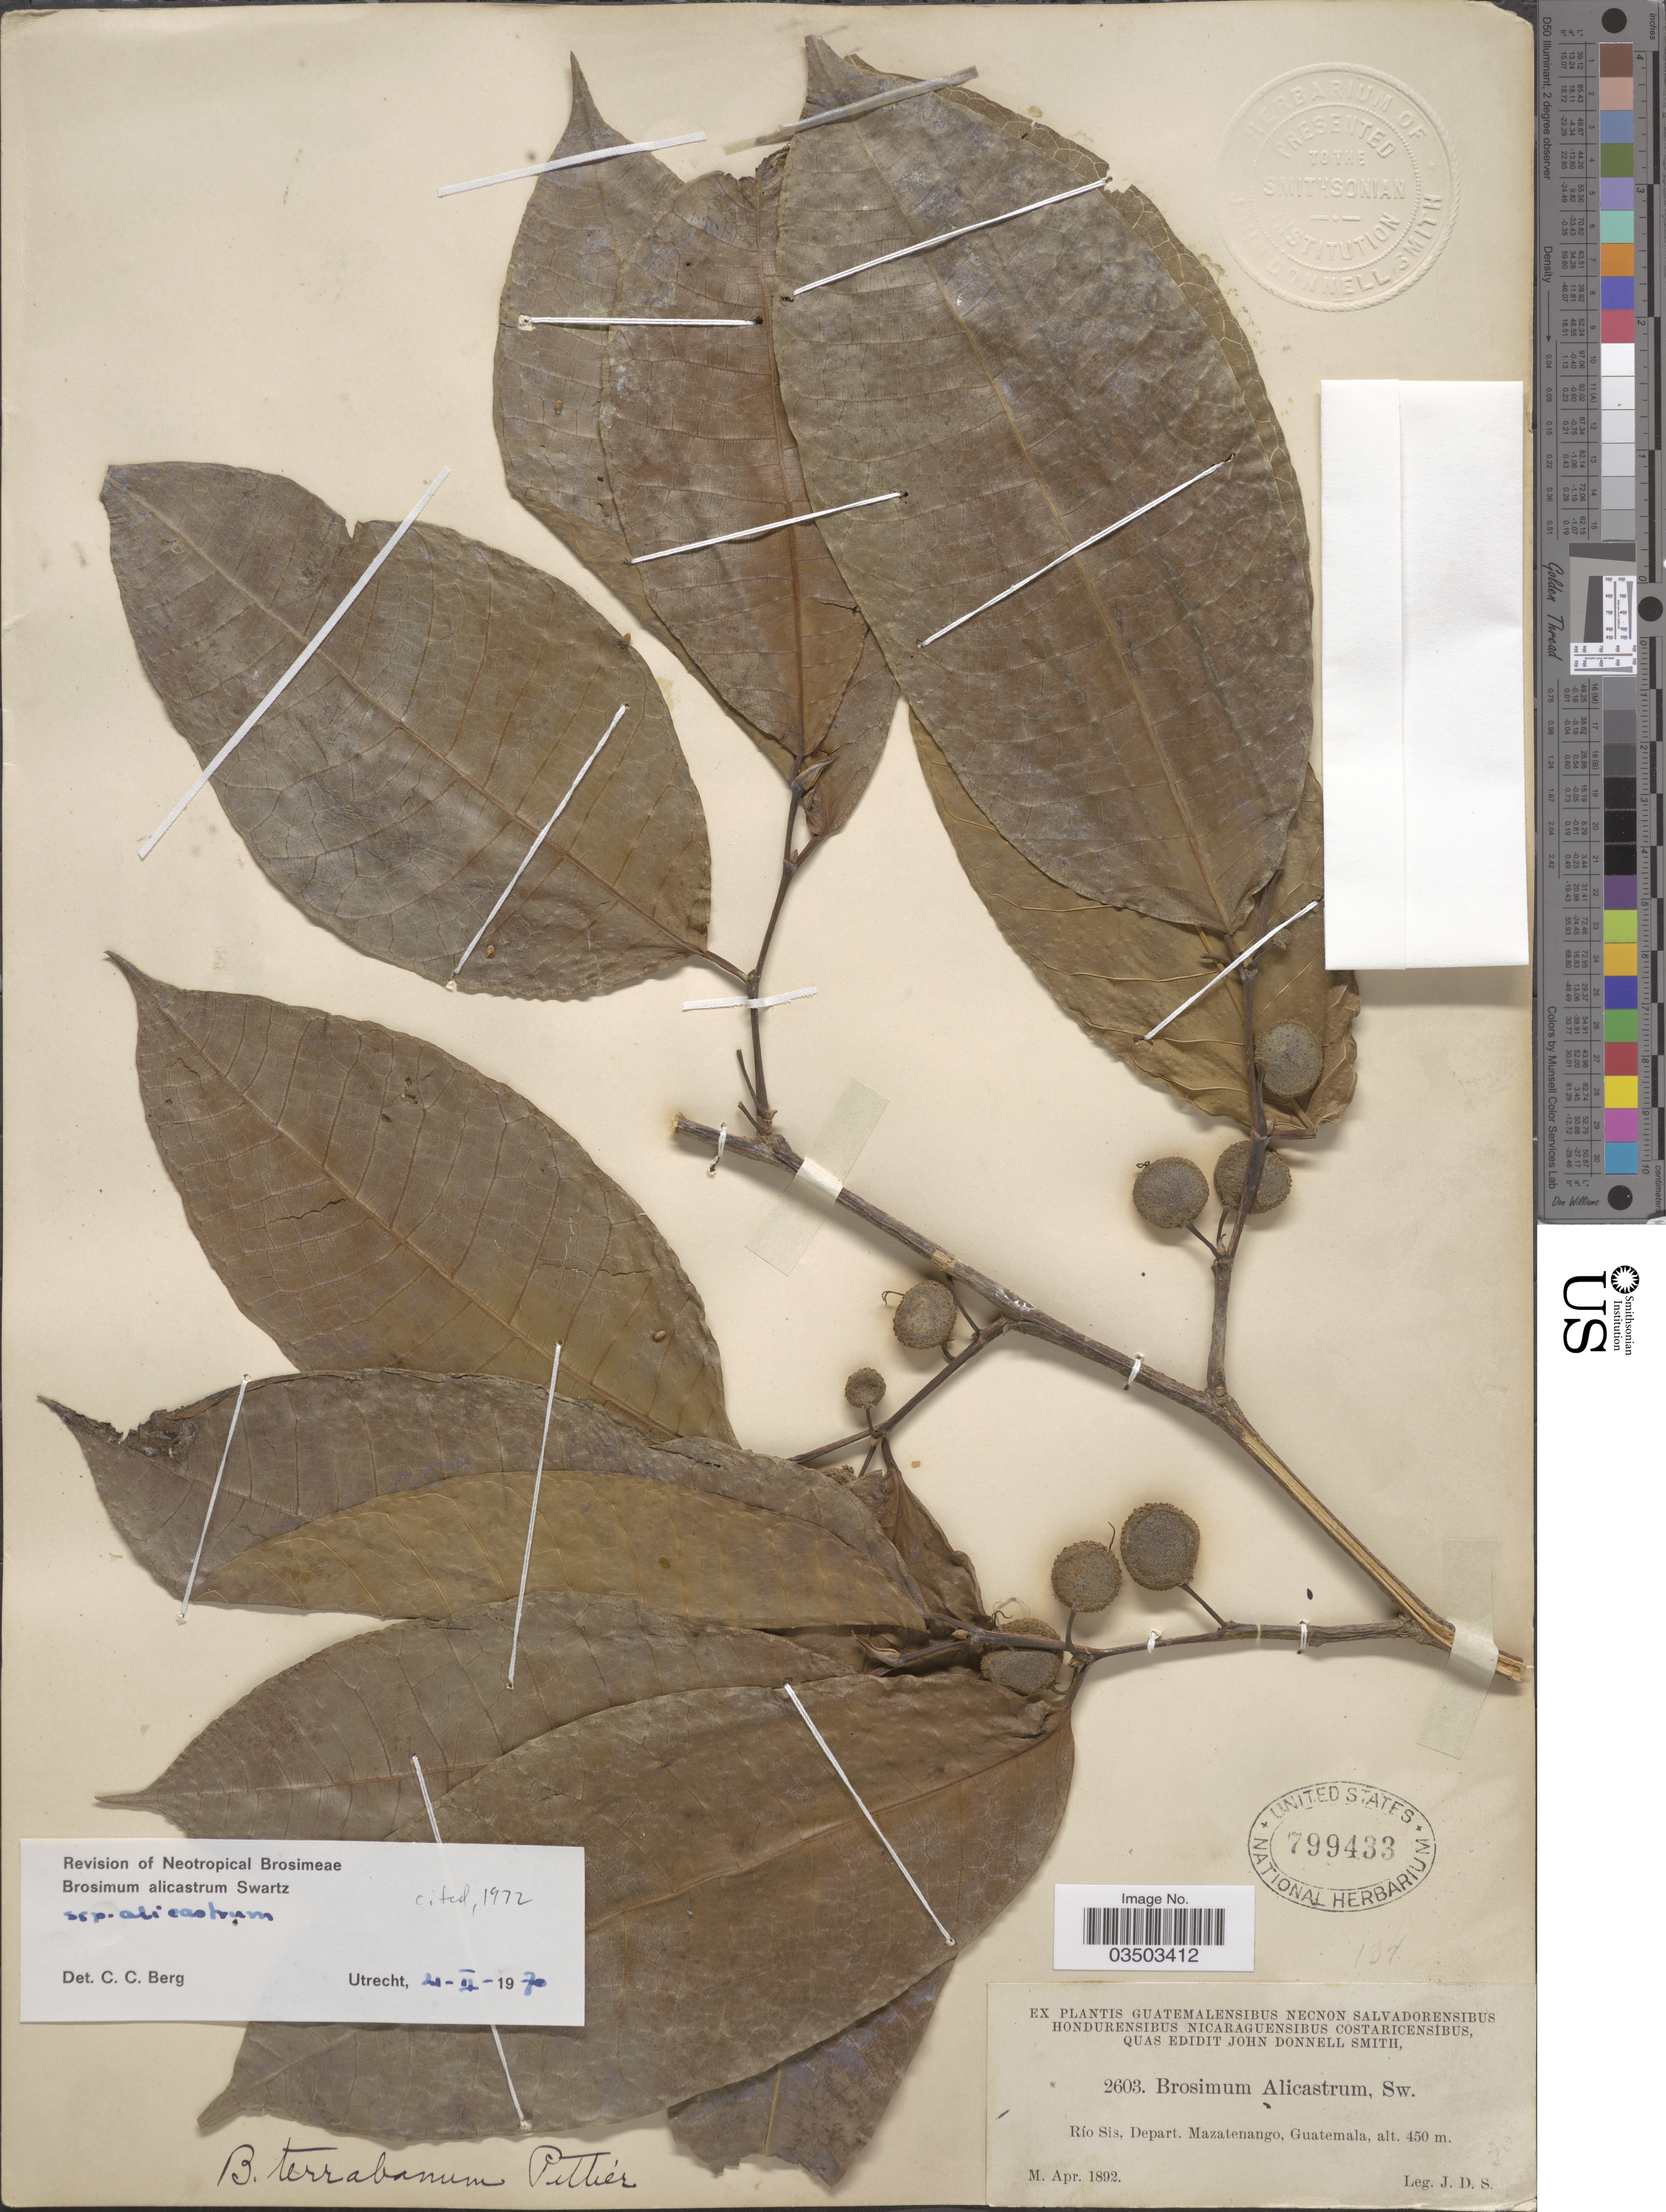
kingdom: Plantae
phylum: Tracheophyta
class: Magnoliopsida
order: Rosales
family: Moraceae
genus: Brosimum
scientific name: Brosimum alicastrum subsp. alicastrum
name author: Sw.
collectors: J. Donnell Smith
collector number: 2603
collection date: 1892-04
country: Guatemala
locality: Río Sis, Depart. Mazatenango.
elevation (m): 450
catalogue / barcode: US 799433